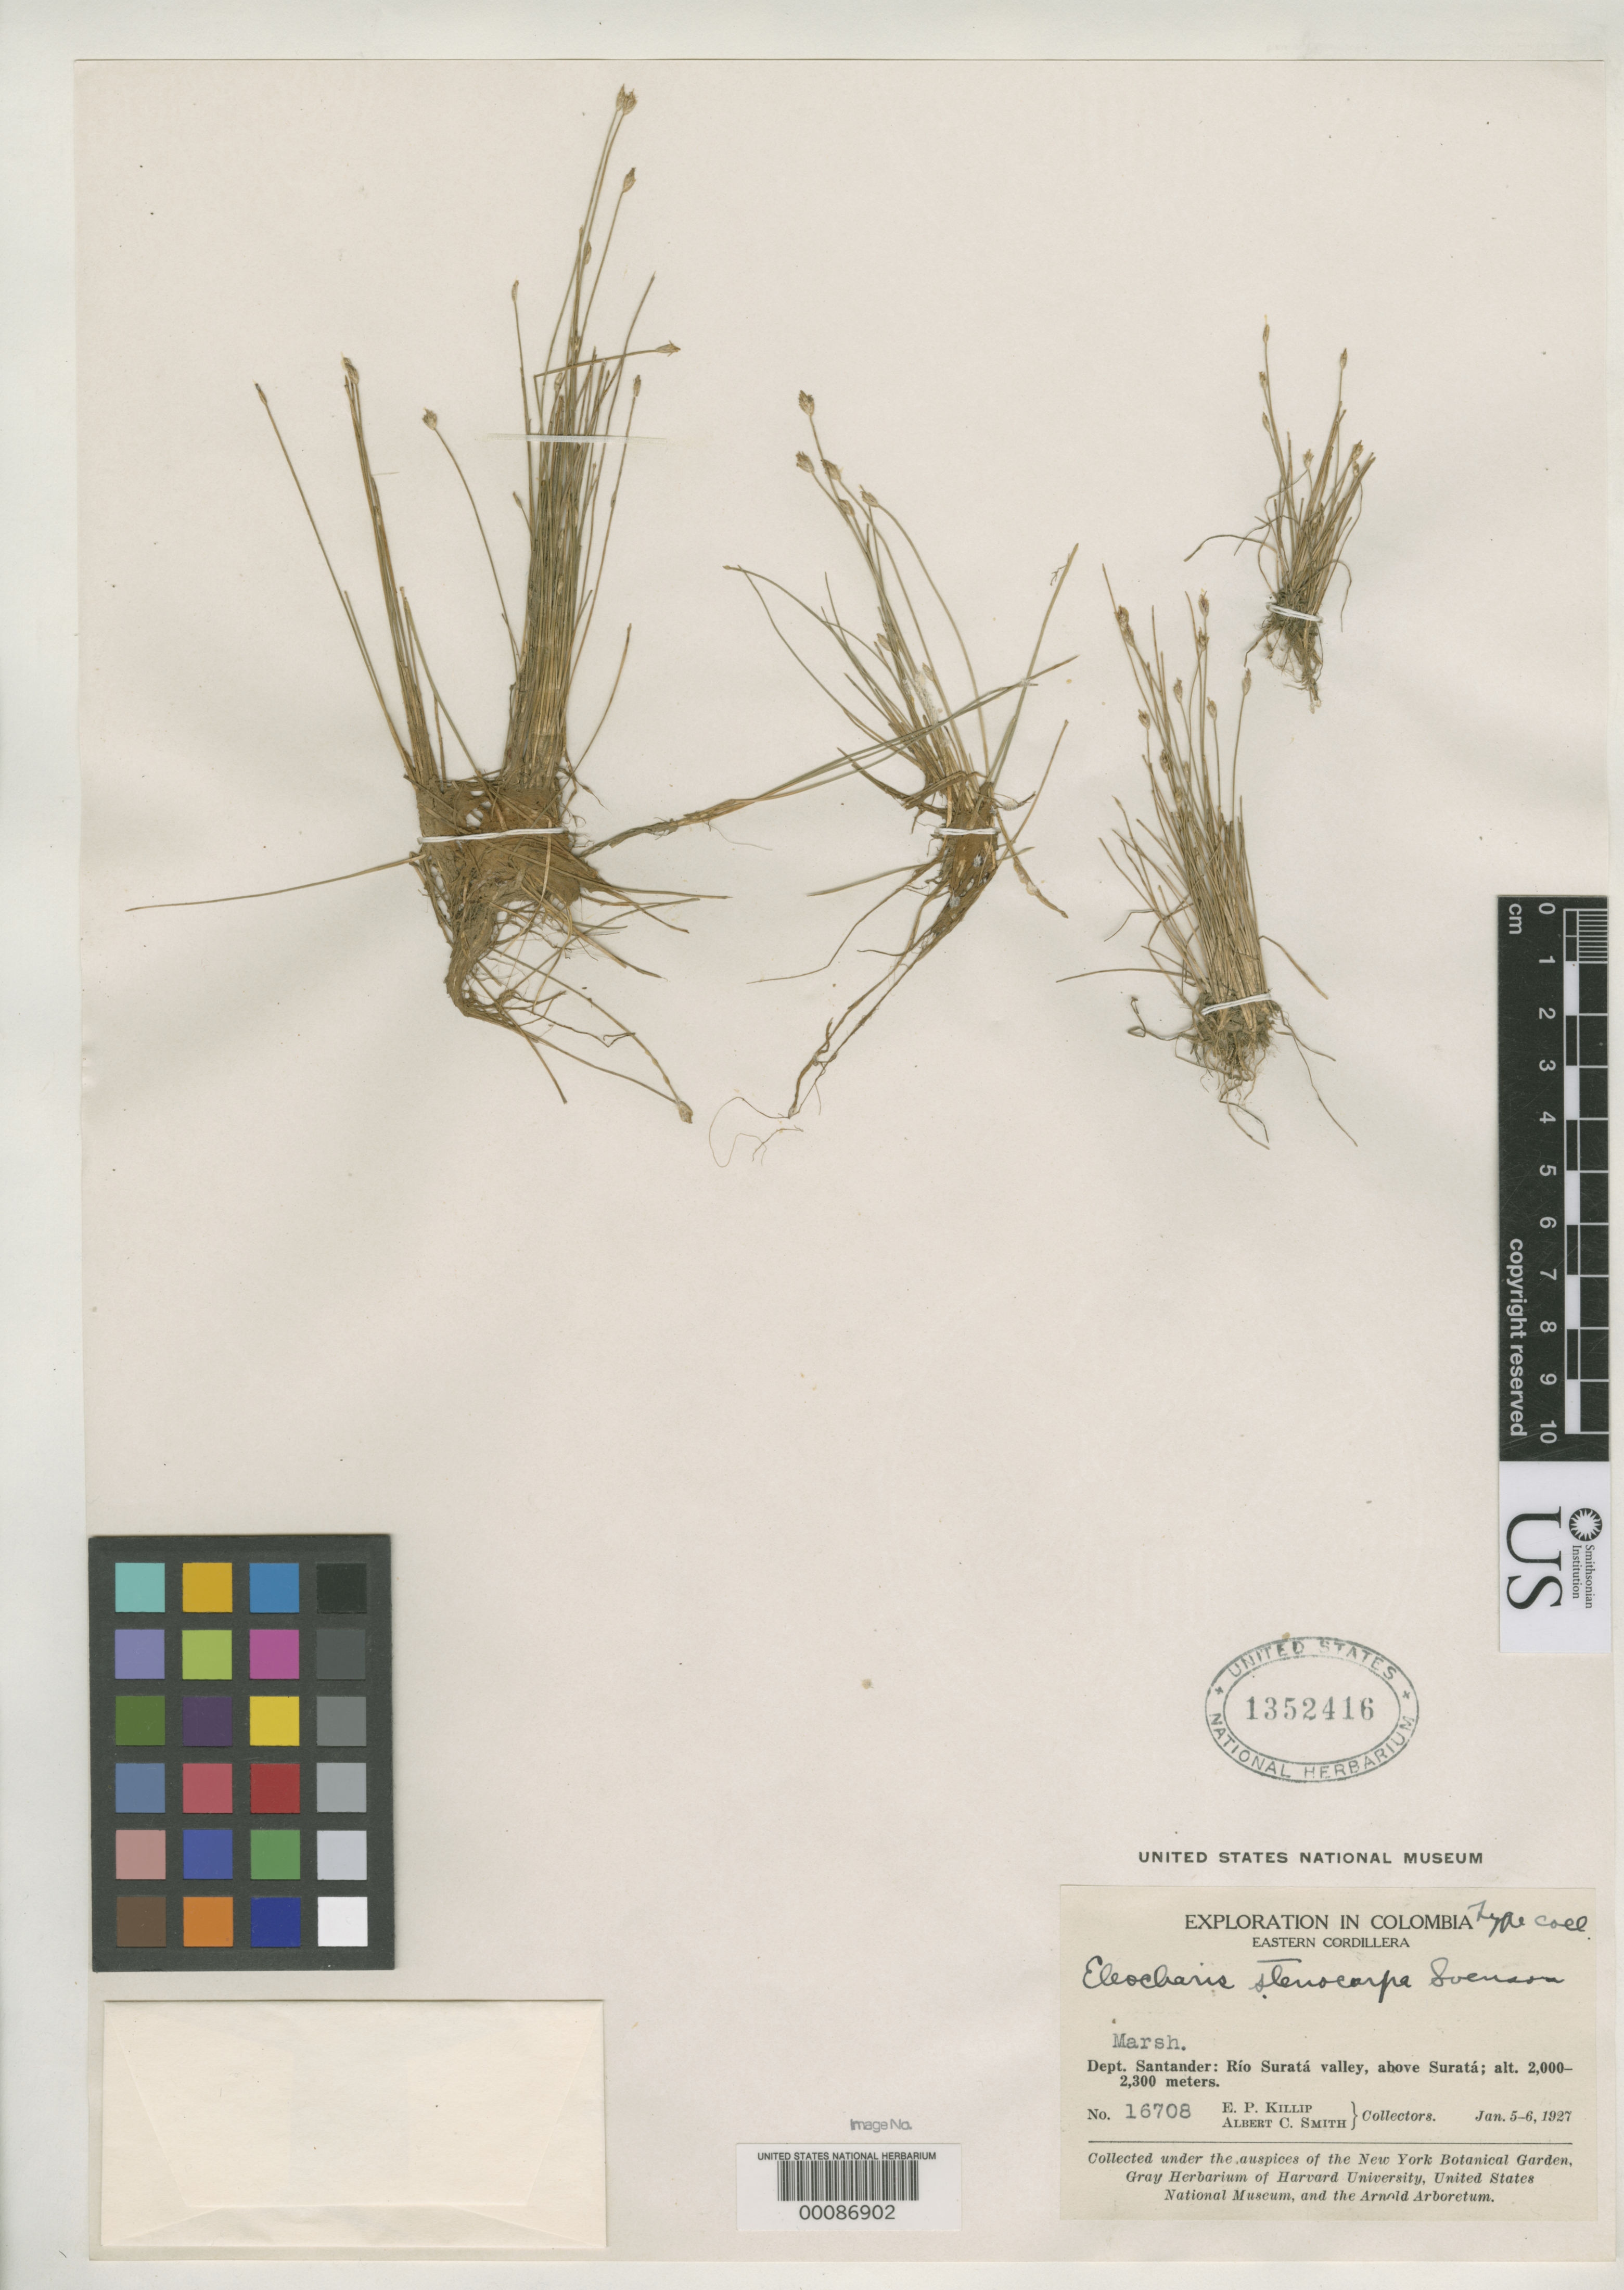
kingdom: Plantae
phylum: Tracheophyta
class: Liliopsida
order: Poales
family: Cyperaceae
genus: Eleocharis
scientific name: Eleocharis stenocarpa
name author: Svenson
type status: Isotype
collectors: E. P. Killip & A. C. Smith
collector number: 16708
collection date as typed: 05 Jan 1927 to 06 Jan 1927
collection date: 1927-01-05/1927-01-06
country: Colombia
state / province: Santander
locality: Eastern Cordillera, Rio Surata Valley, above Surata.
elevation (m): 2000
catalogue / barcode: US 1352416